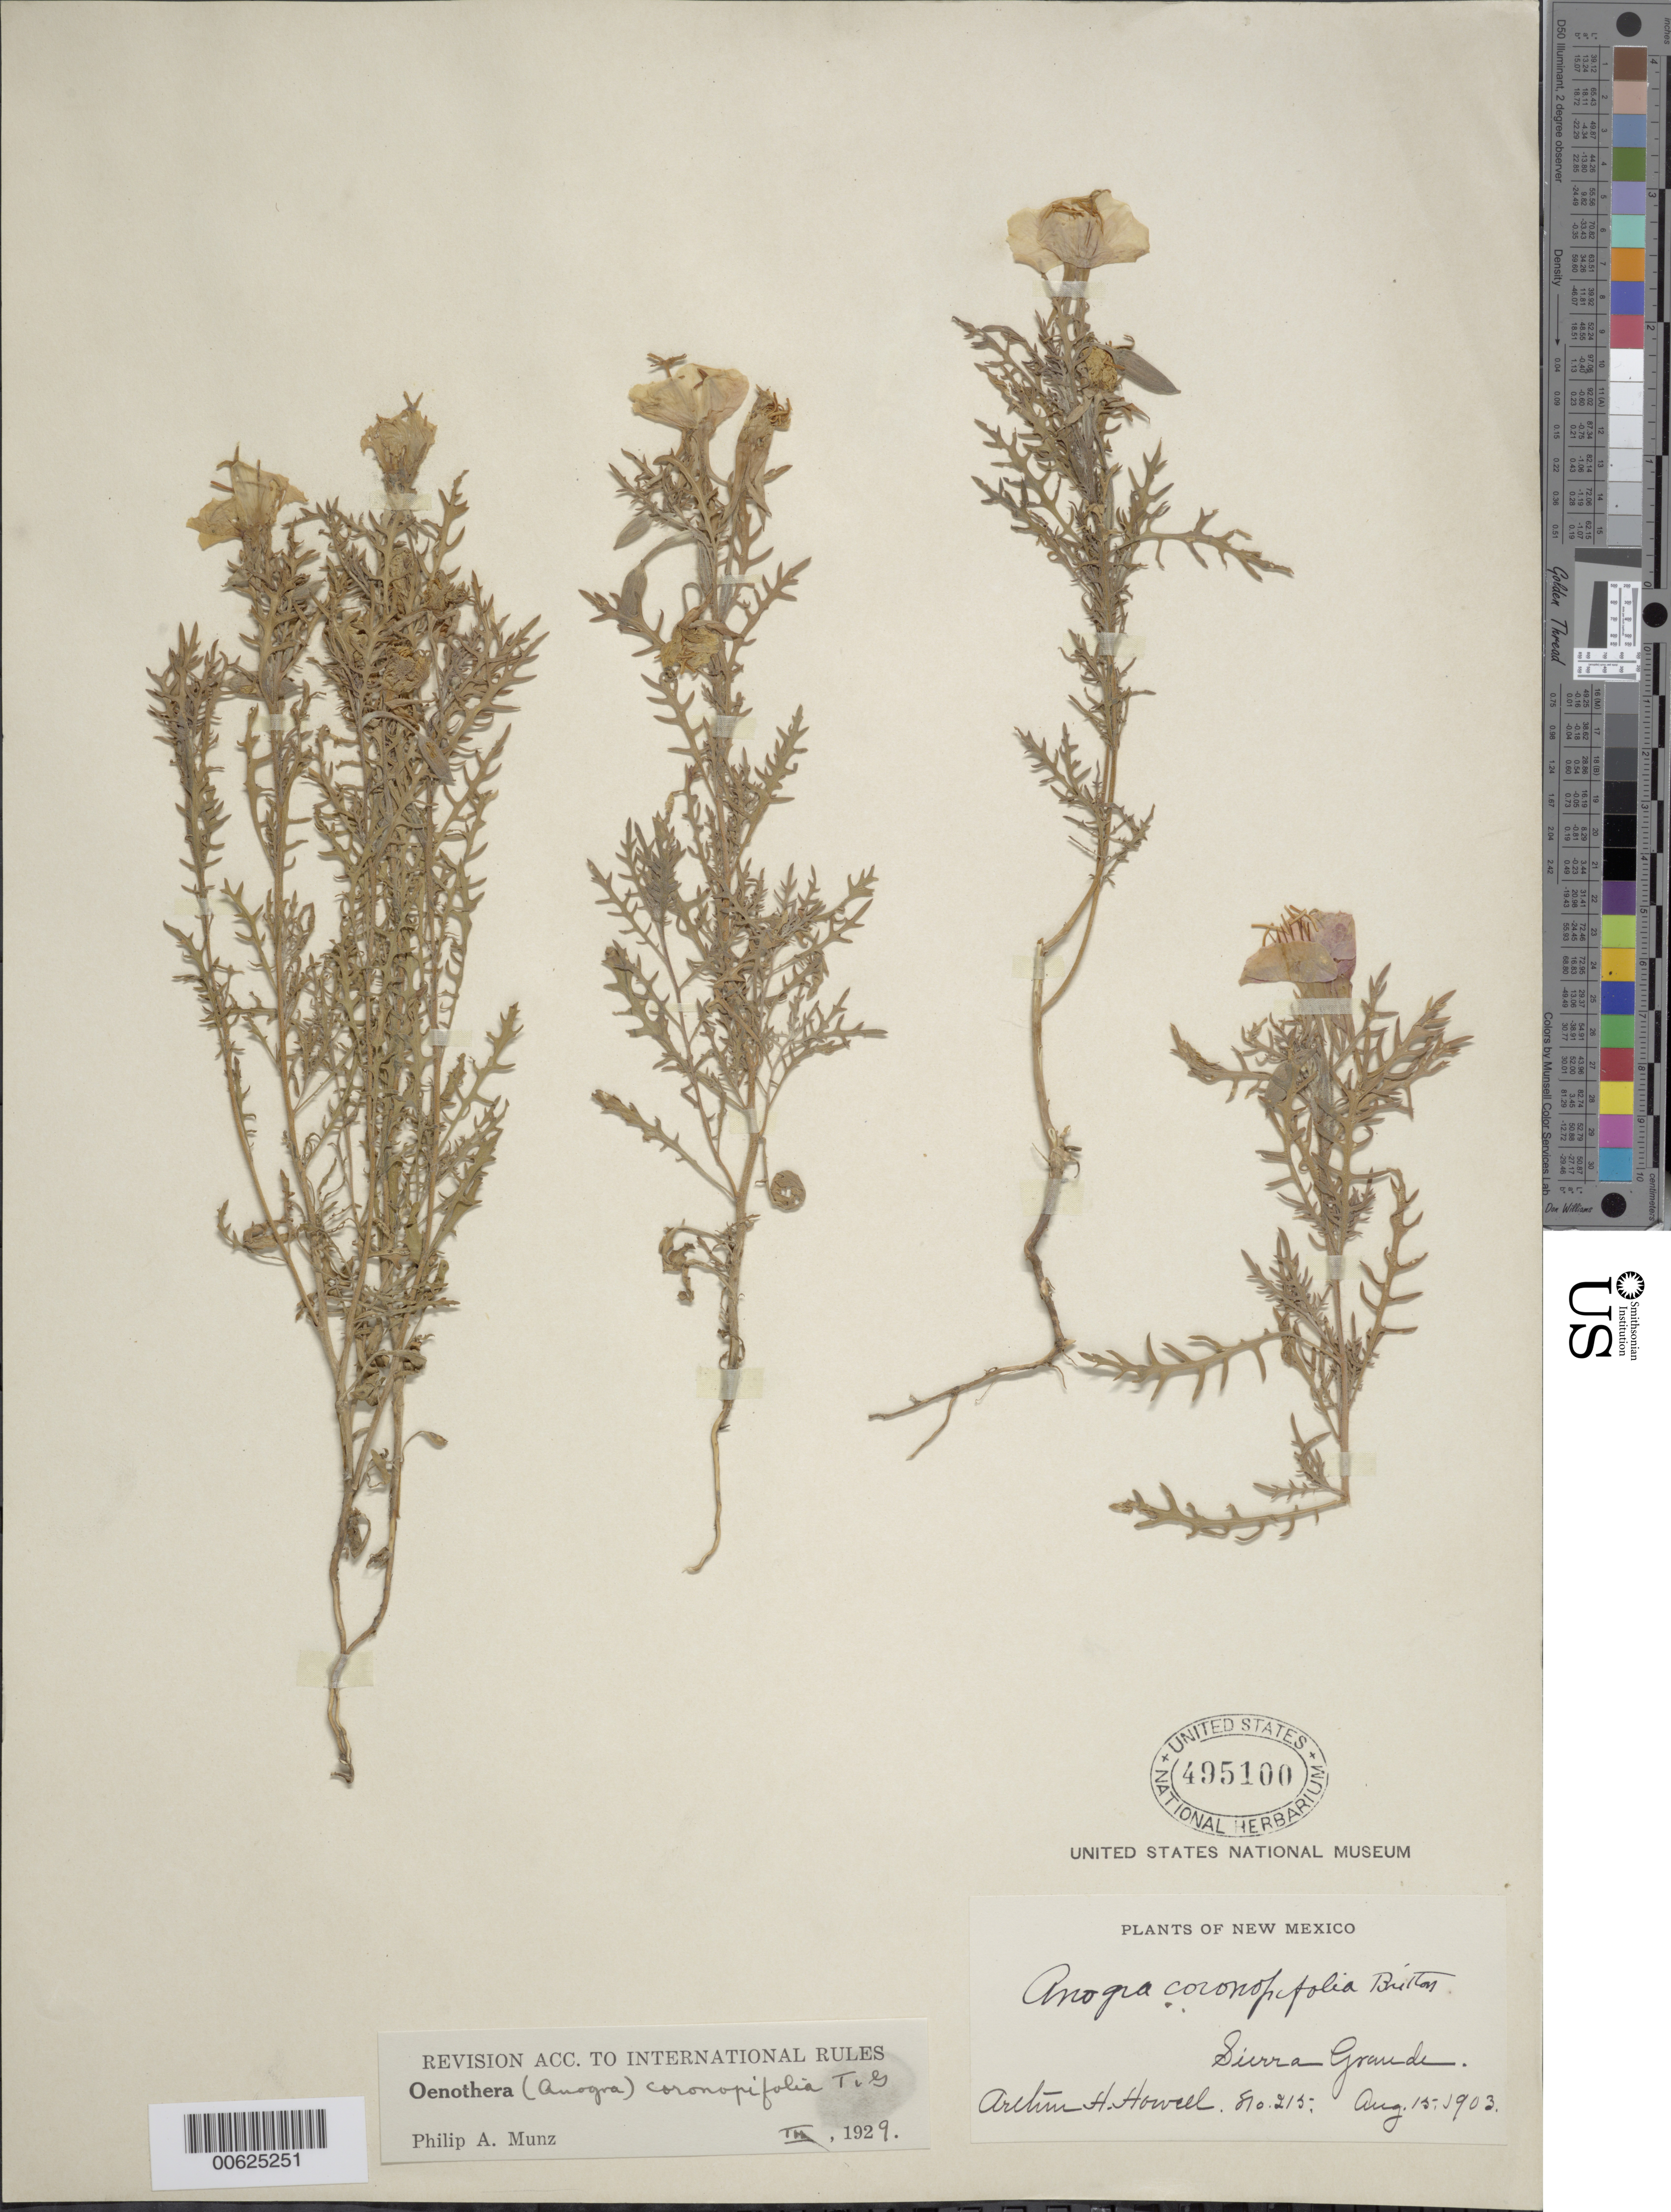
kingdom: Plantae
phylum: Tracheophyta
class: Magnoliopsida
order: Myrtales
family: Onagraceae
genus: Oenothera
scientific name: Oenothera coronopifolia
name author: Torr. & A. Gray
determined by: Munz, Philip A.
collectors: A. H. Howell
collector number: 810215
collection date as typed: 15 Aug 1903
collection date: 1903-08-15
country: United States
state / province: New Mexico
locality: Sierra Grande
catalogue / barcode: US 495100